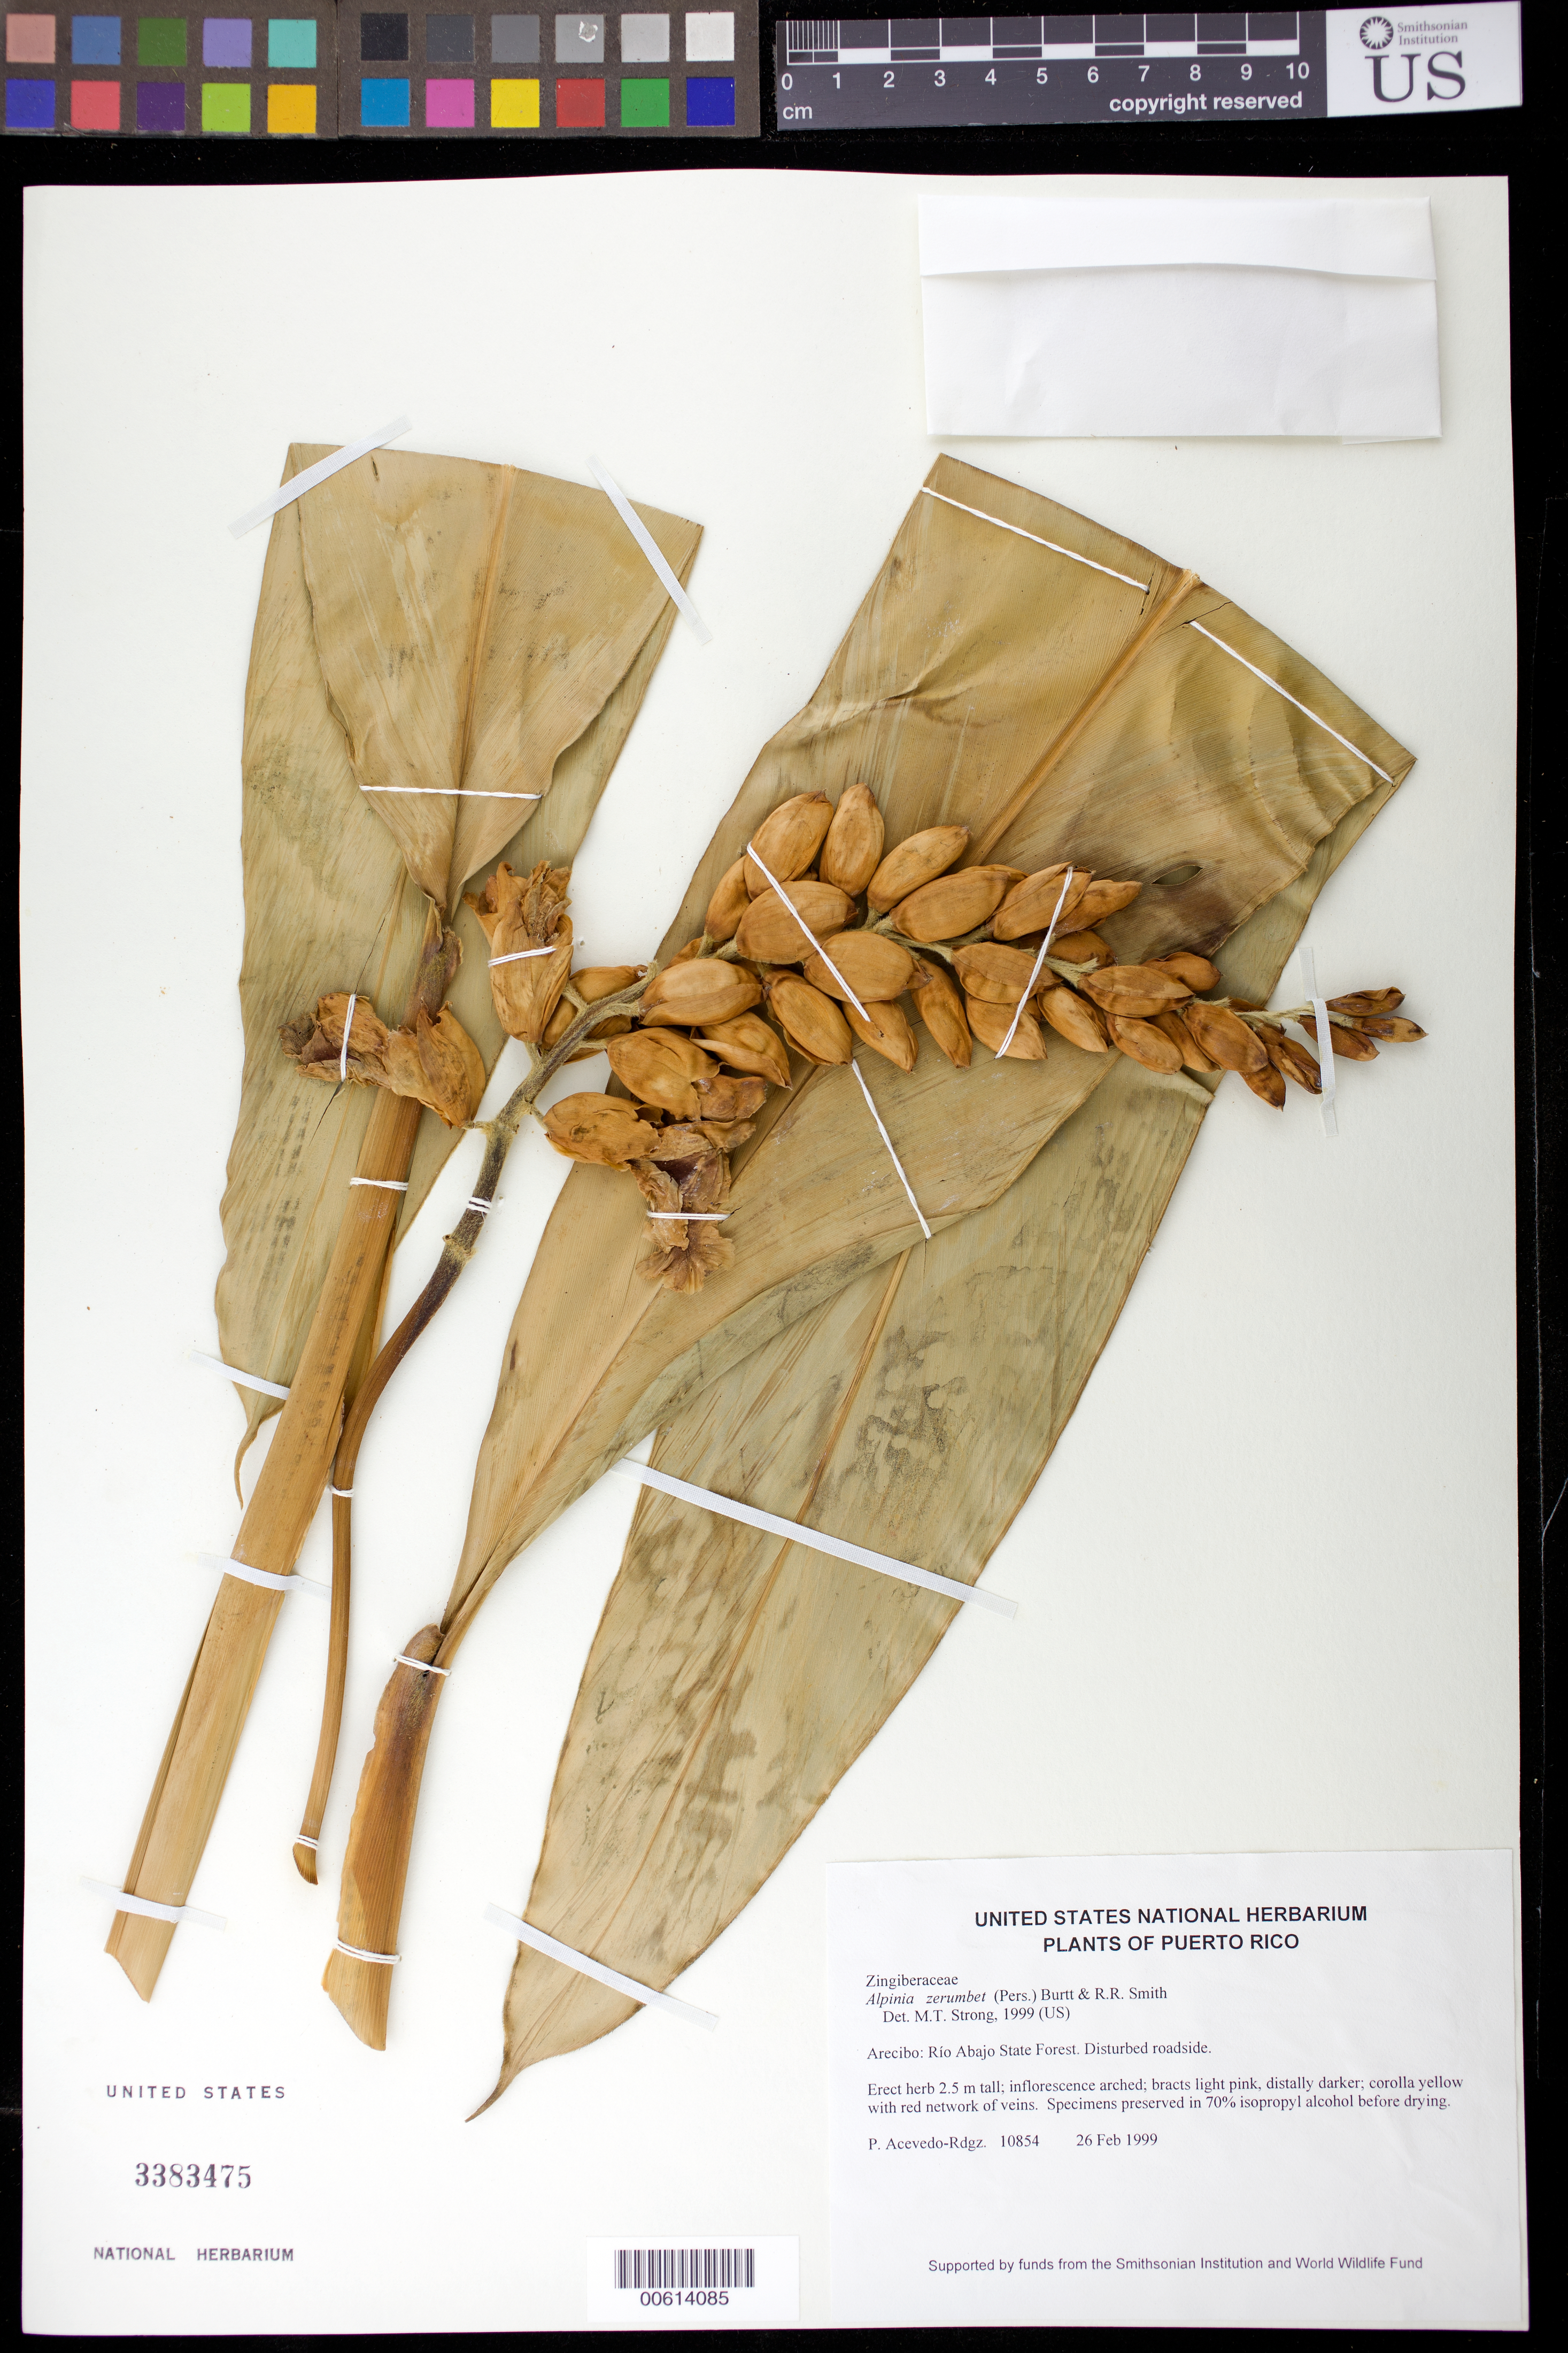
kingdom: Plantae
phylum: Tracheophyta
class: Liliopsida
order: Zingiberales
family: Zingiberaceae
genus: Alpinia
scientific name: Alpinia zerumbet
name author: (Pers.) B.L. Burtt & R.M. Sm.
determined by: Strong, M. T., (US), Smithsonian Institution - National Museum of Natural History (UNITED STATES)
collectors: P. Acevedo-Rodr.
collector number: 10854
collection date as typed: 26 Feb 1999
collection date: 1999-02-26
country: Puerto Rico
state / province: Arecibo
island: Puerto Rico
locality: Arecibo; Río Abajo State Forest.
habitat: Disturbed roadside.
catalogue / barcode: US 3383475